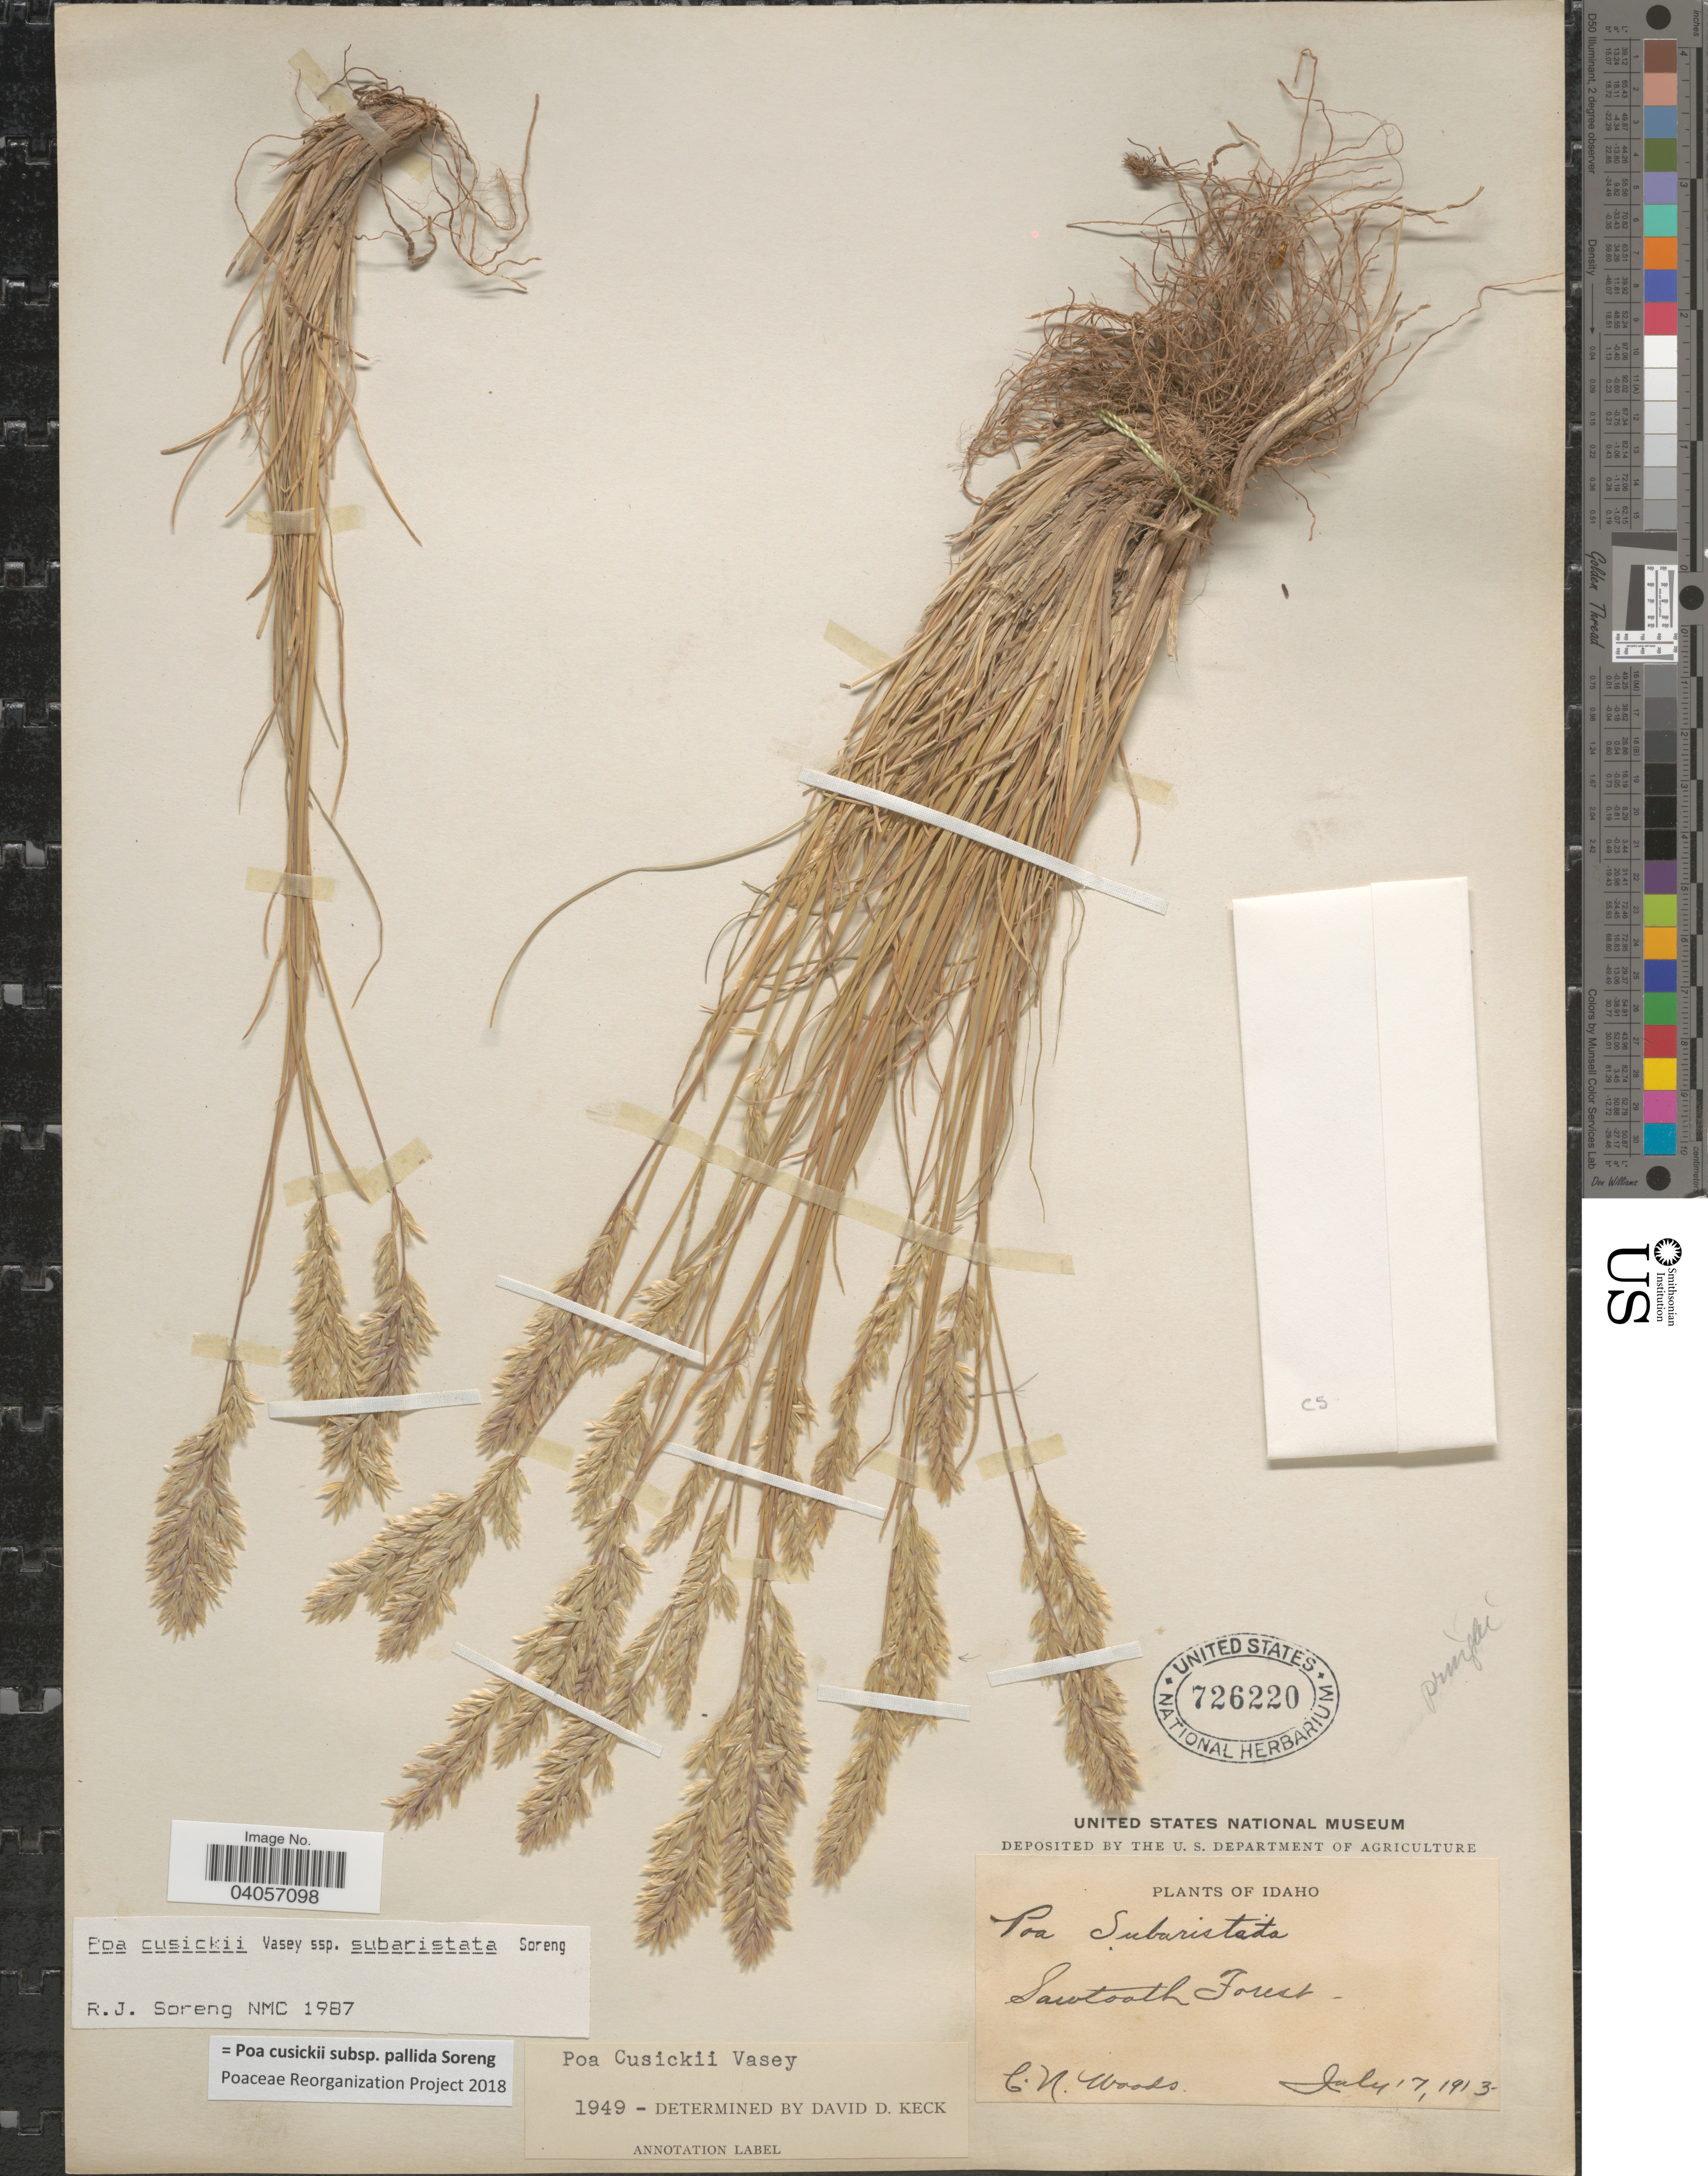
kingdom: Plantae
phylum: Tracheophyta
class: Liliopsida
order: Poales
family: Poaceae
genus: Poa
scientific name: Poa cusickii subsp. pallida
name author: Soreng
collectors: C. Woods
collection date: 1913-07-17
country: United States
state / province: Idaho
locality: Sawtooth Forest.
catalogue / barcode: US 726220